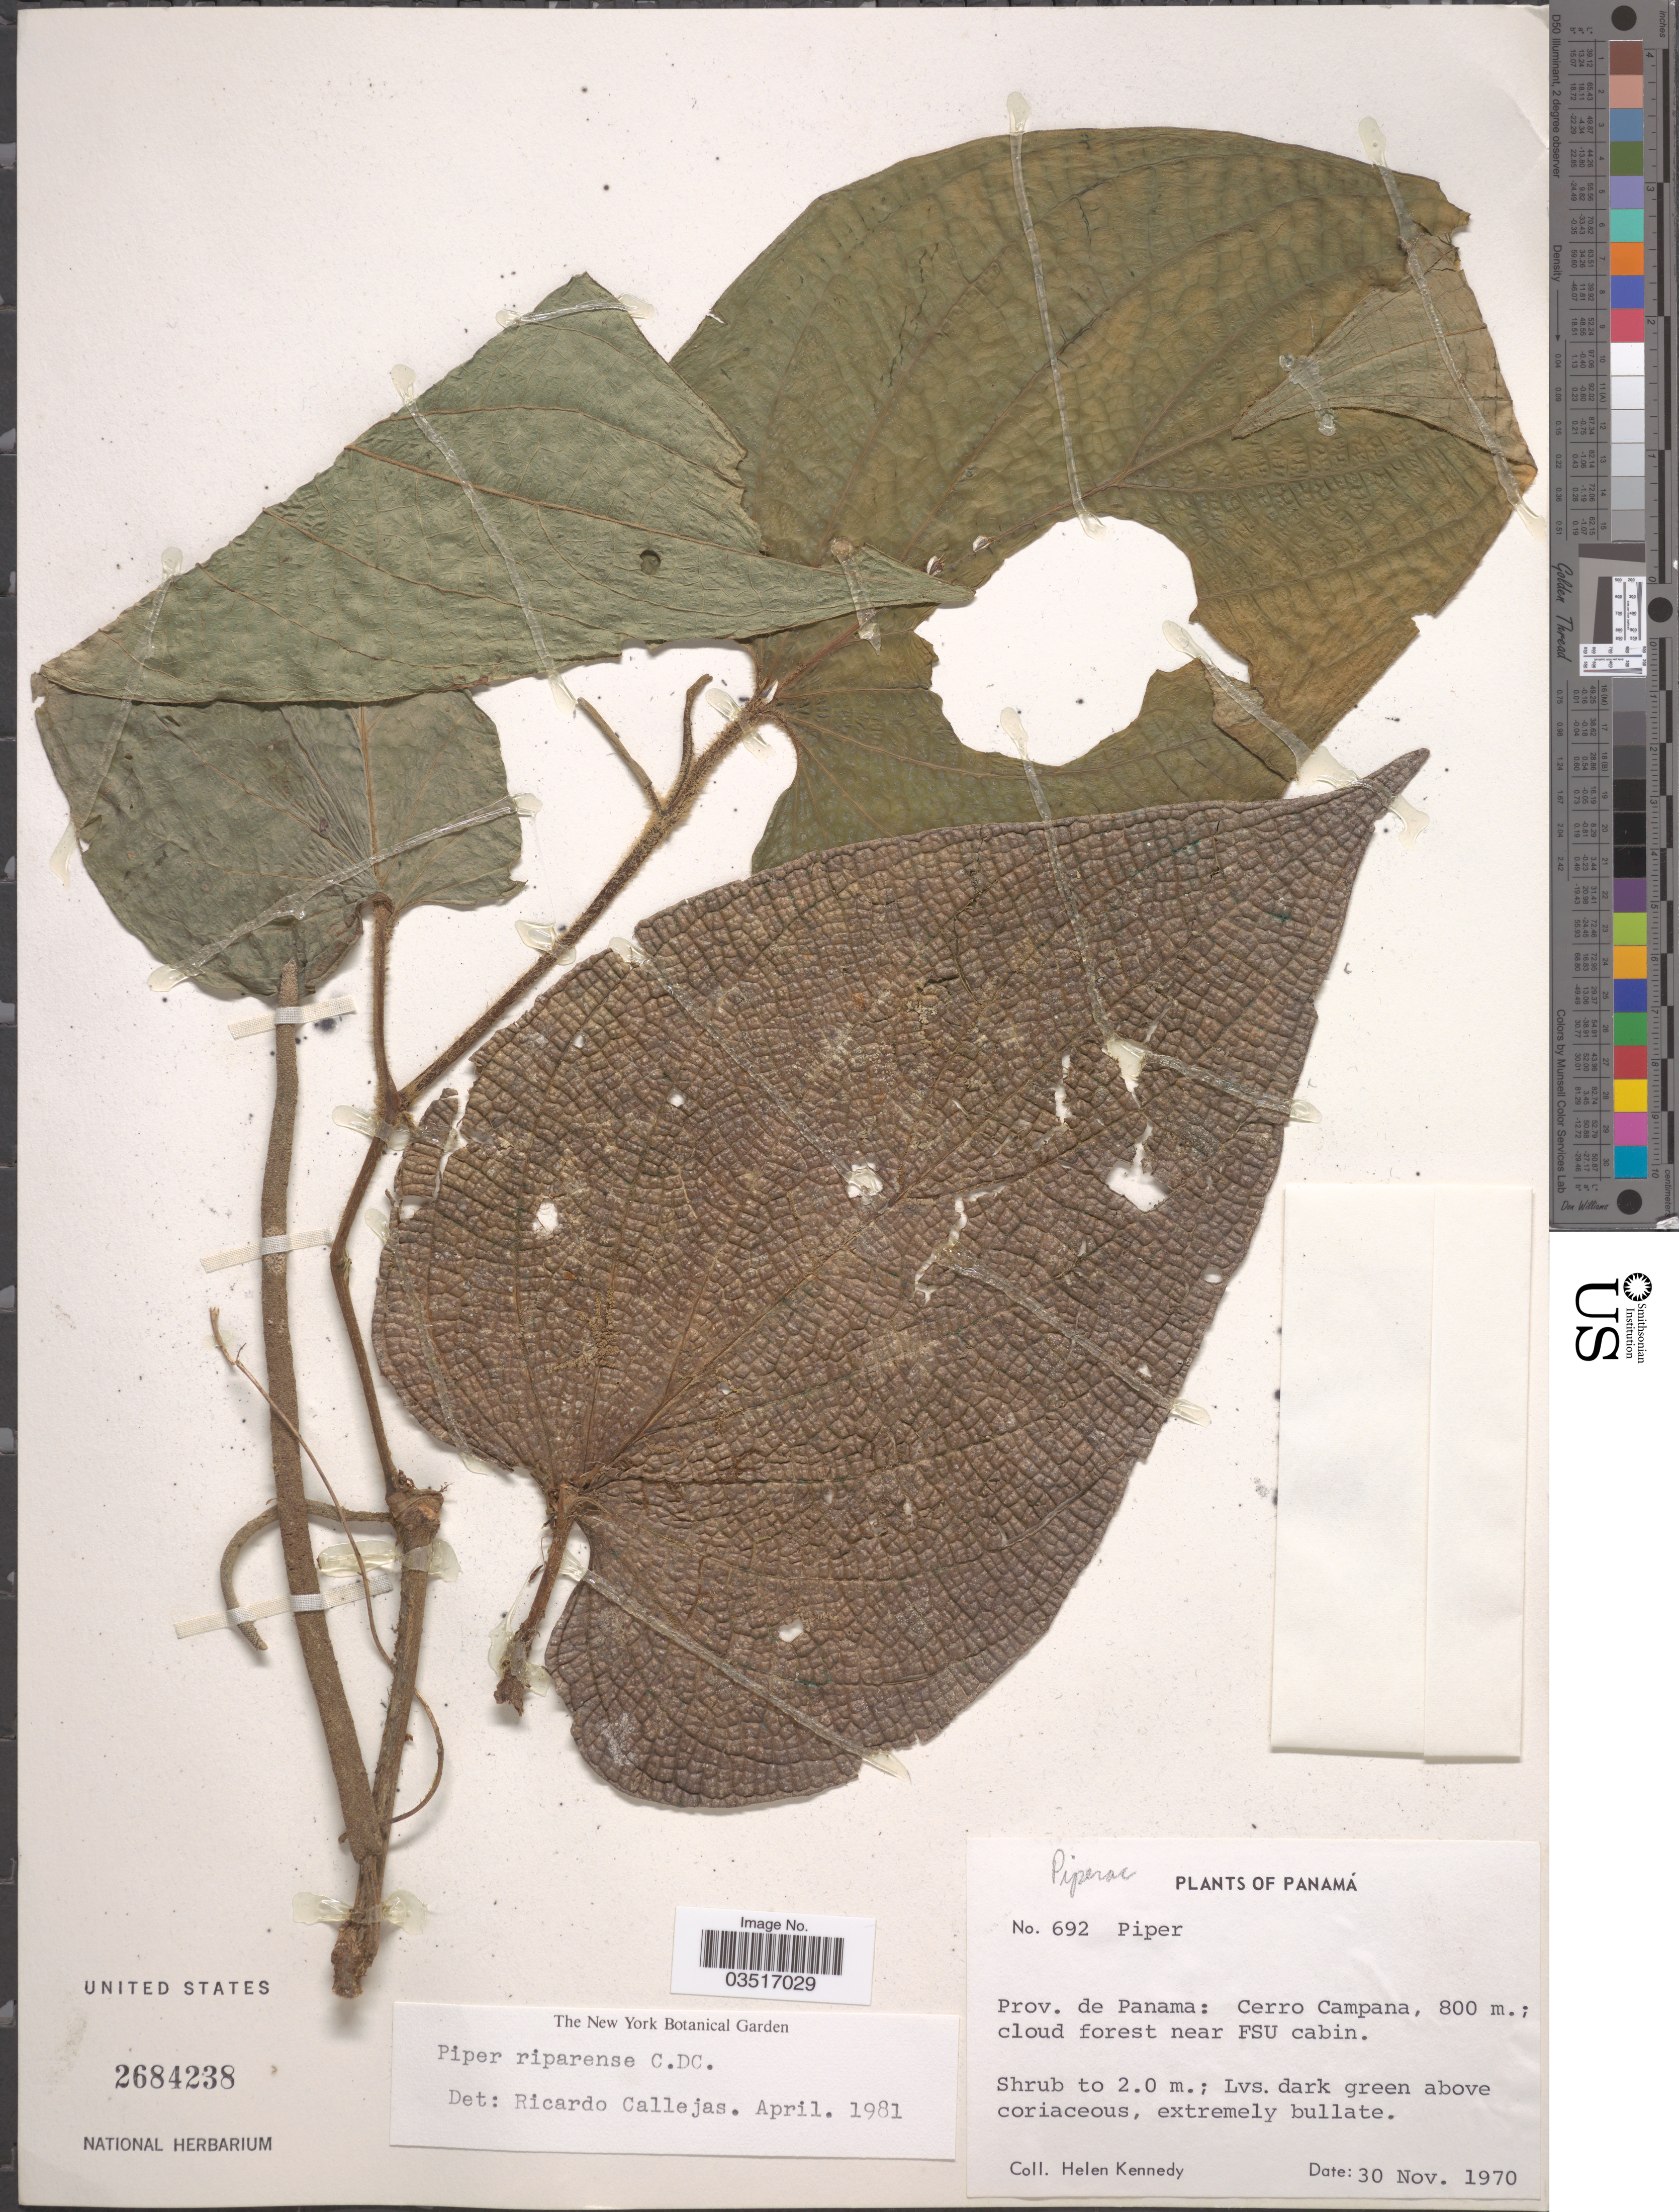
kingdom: Plantae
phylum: Tracheophyta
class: Magnoliopsida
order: Piperales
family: Piperaceae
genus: Piper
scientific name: Piper riparense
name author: C. DC. in Pittier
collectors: H. Kennedy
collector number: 692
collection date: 1970-11-30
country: Panama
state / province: Panamá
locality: Prov. de Panama: Cerro Campana, cloud forest near FSU cabin.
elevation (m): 800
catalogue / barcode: US 2684238